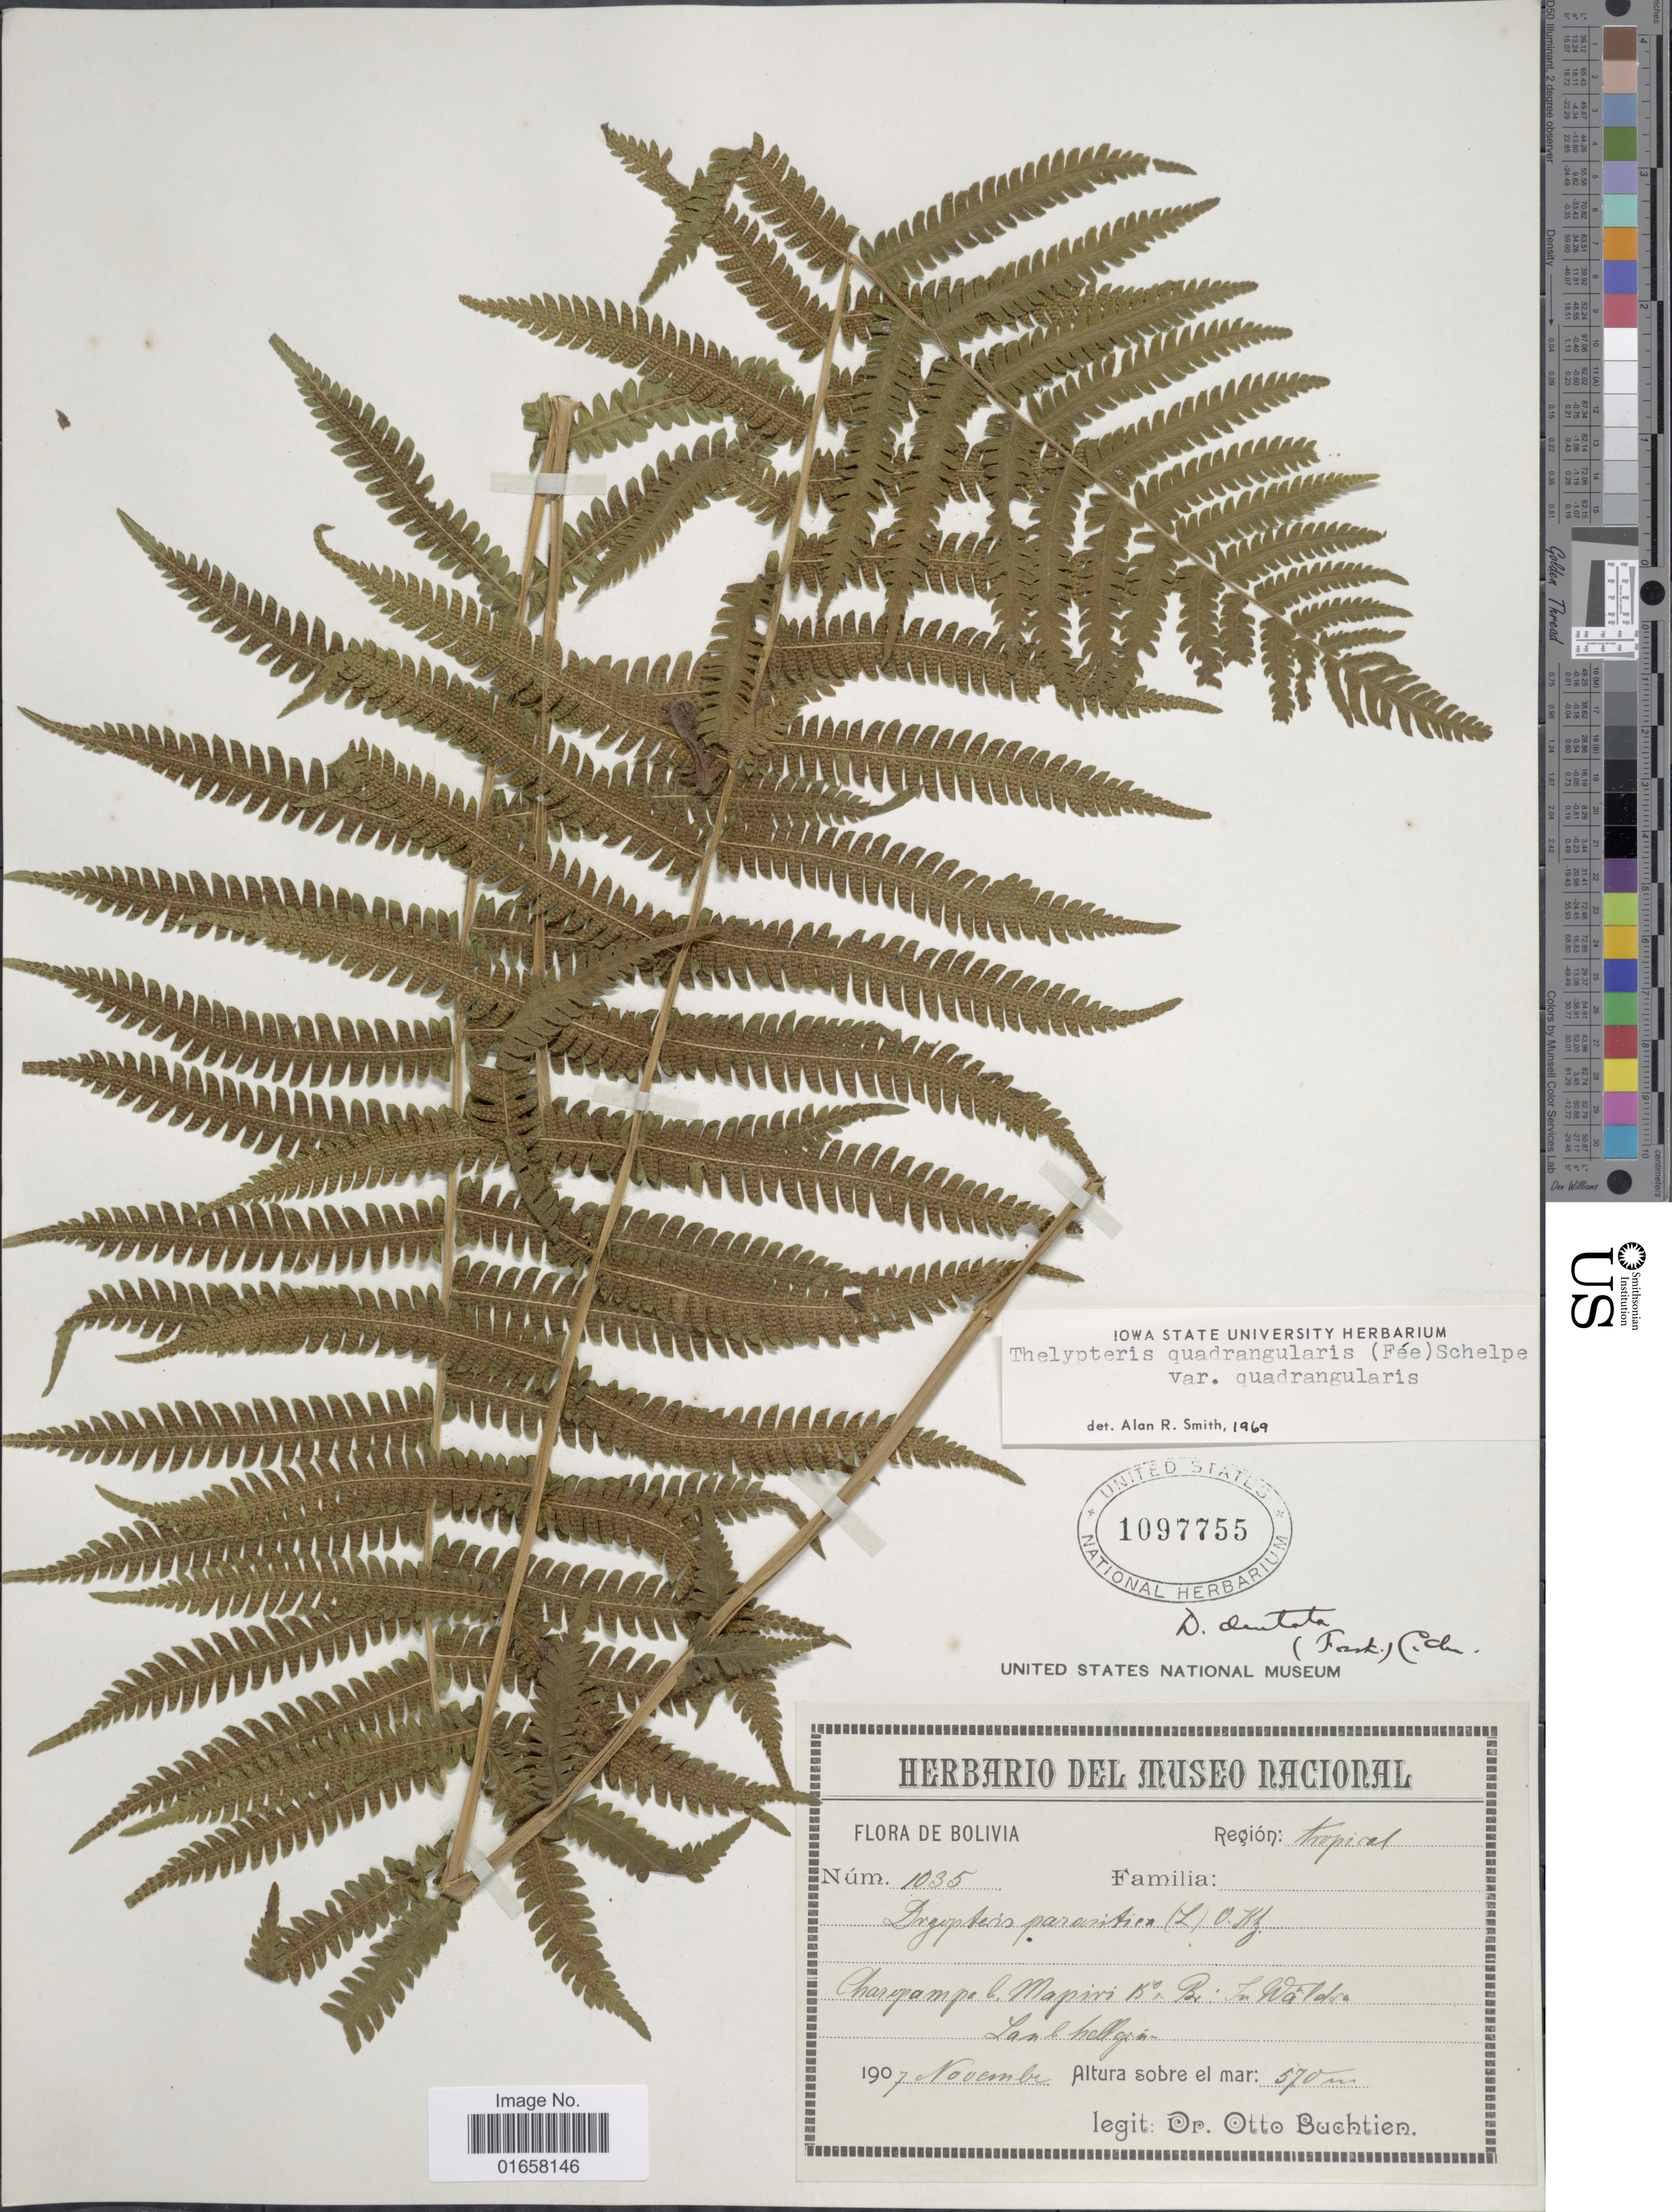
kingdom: Plantae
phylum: Tracheophyta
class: Polypodiopsida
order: Polypodiales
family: Thelypteridaceae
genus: Christella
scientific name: Christella hispidula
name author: (Decne.) Holttum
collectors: O. Buchtien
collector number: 1035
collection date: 1907-11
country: Bolivia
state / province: La Paz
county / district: Mapiri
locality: Charopampa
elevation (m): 570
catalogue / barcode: US 1097755